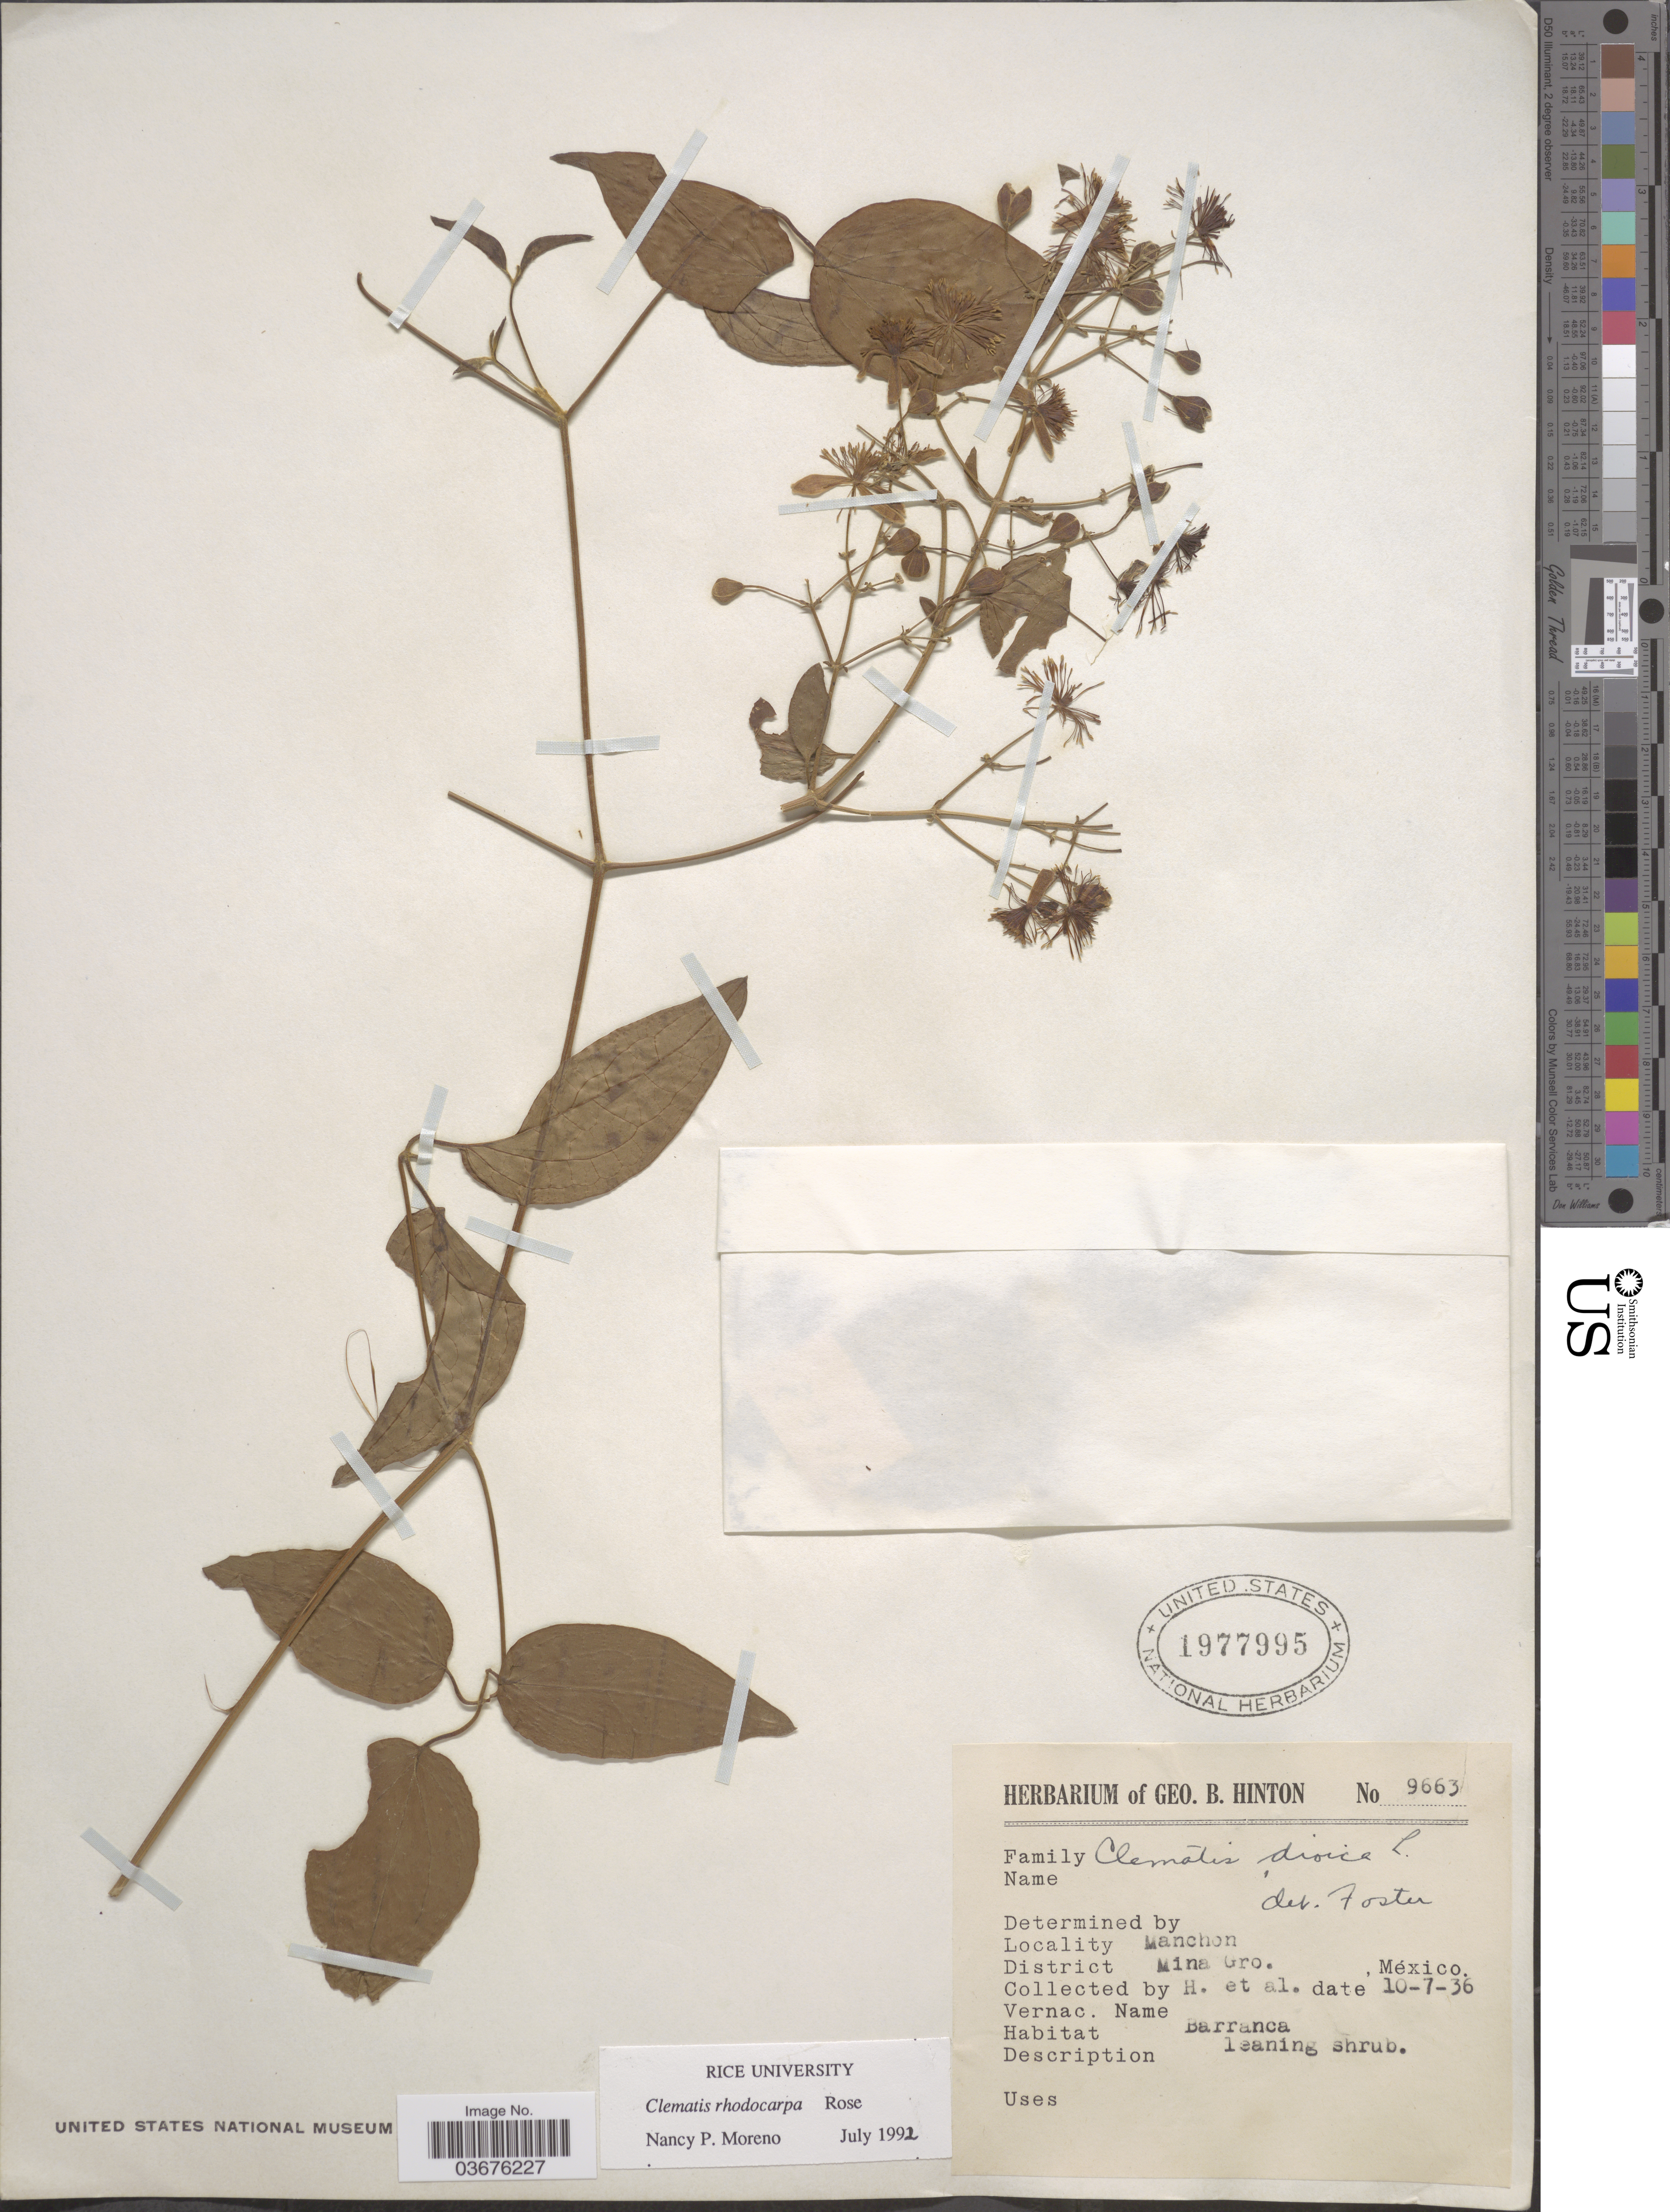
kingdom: Plantae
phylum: Tracheophyta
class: Magnoliopsida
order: Ranunculales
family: Ranunculaceae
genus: Clematis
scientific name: Clematis rhodocarpa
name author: Rose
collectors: G. B. Hinton & et al.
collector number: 9663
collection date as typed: Transcribed d/m/y: 10/7/36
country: Mexico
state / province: Guerrero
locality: Manchon, District Mina Gro.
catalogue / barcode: US 1977995